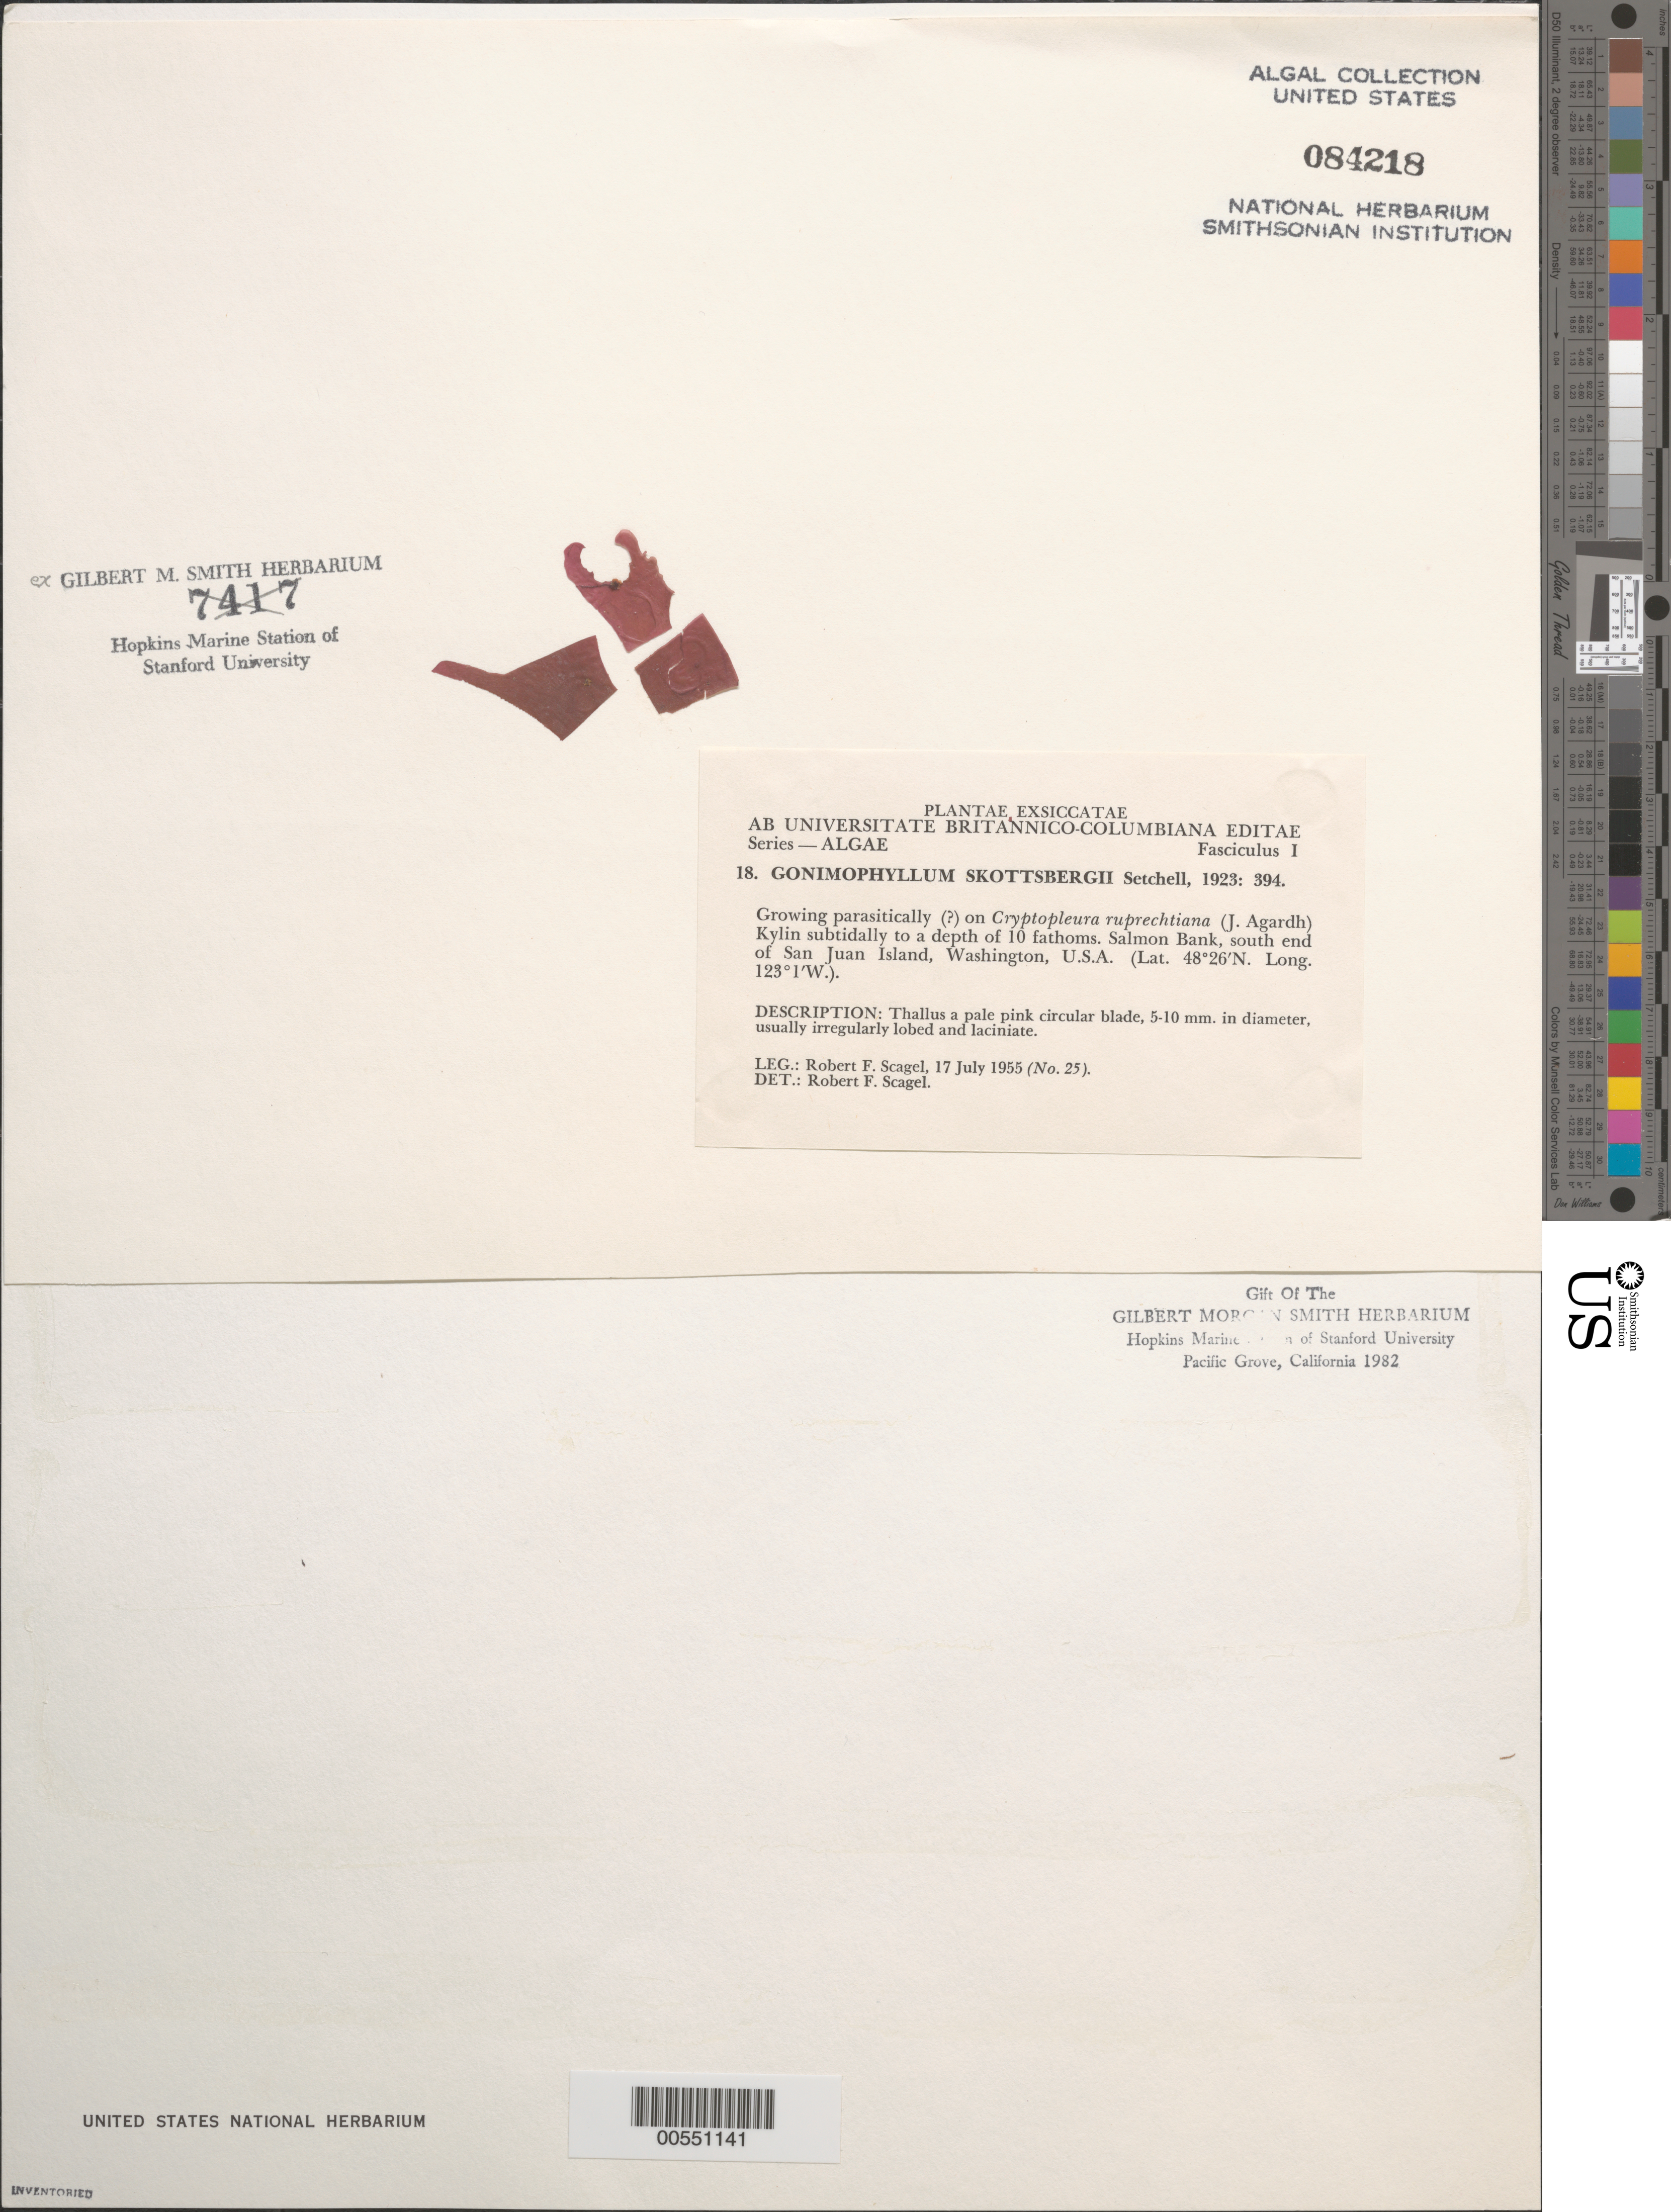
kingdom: Plantae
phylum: Rhodophyta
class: Florideophyceae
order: Ceramiales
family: Delesseriaceae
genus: Gonimophyllum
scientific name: Gonimophyllum skottsbergii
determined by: Scagel, R. F.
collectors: R. F. Scagel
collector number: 25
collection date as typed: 17 Jul 1955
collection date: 1955-07-17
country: United States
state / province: Washington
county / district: San Juan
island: San Juan Island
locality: Salmon Bank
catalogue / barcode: US 84218